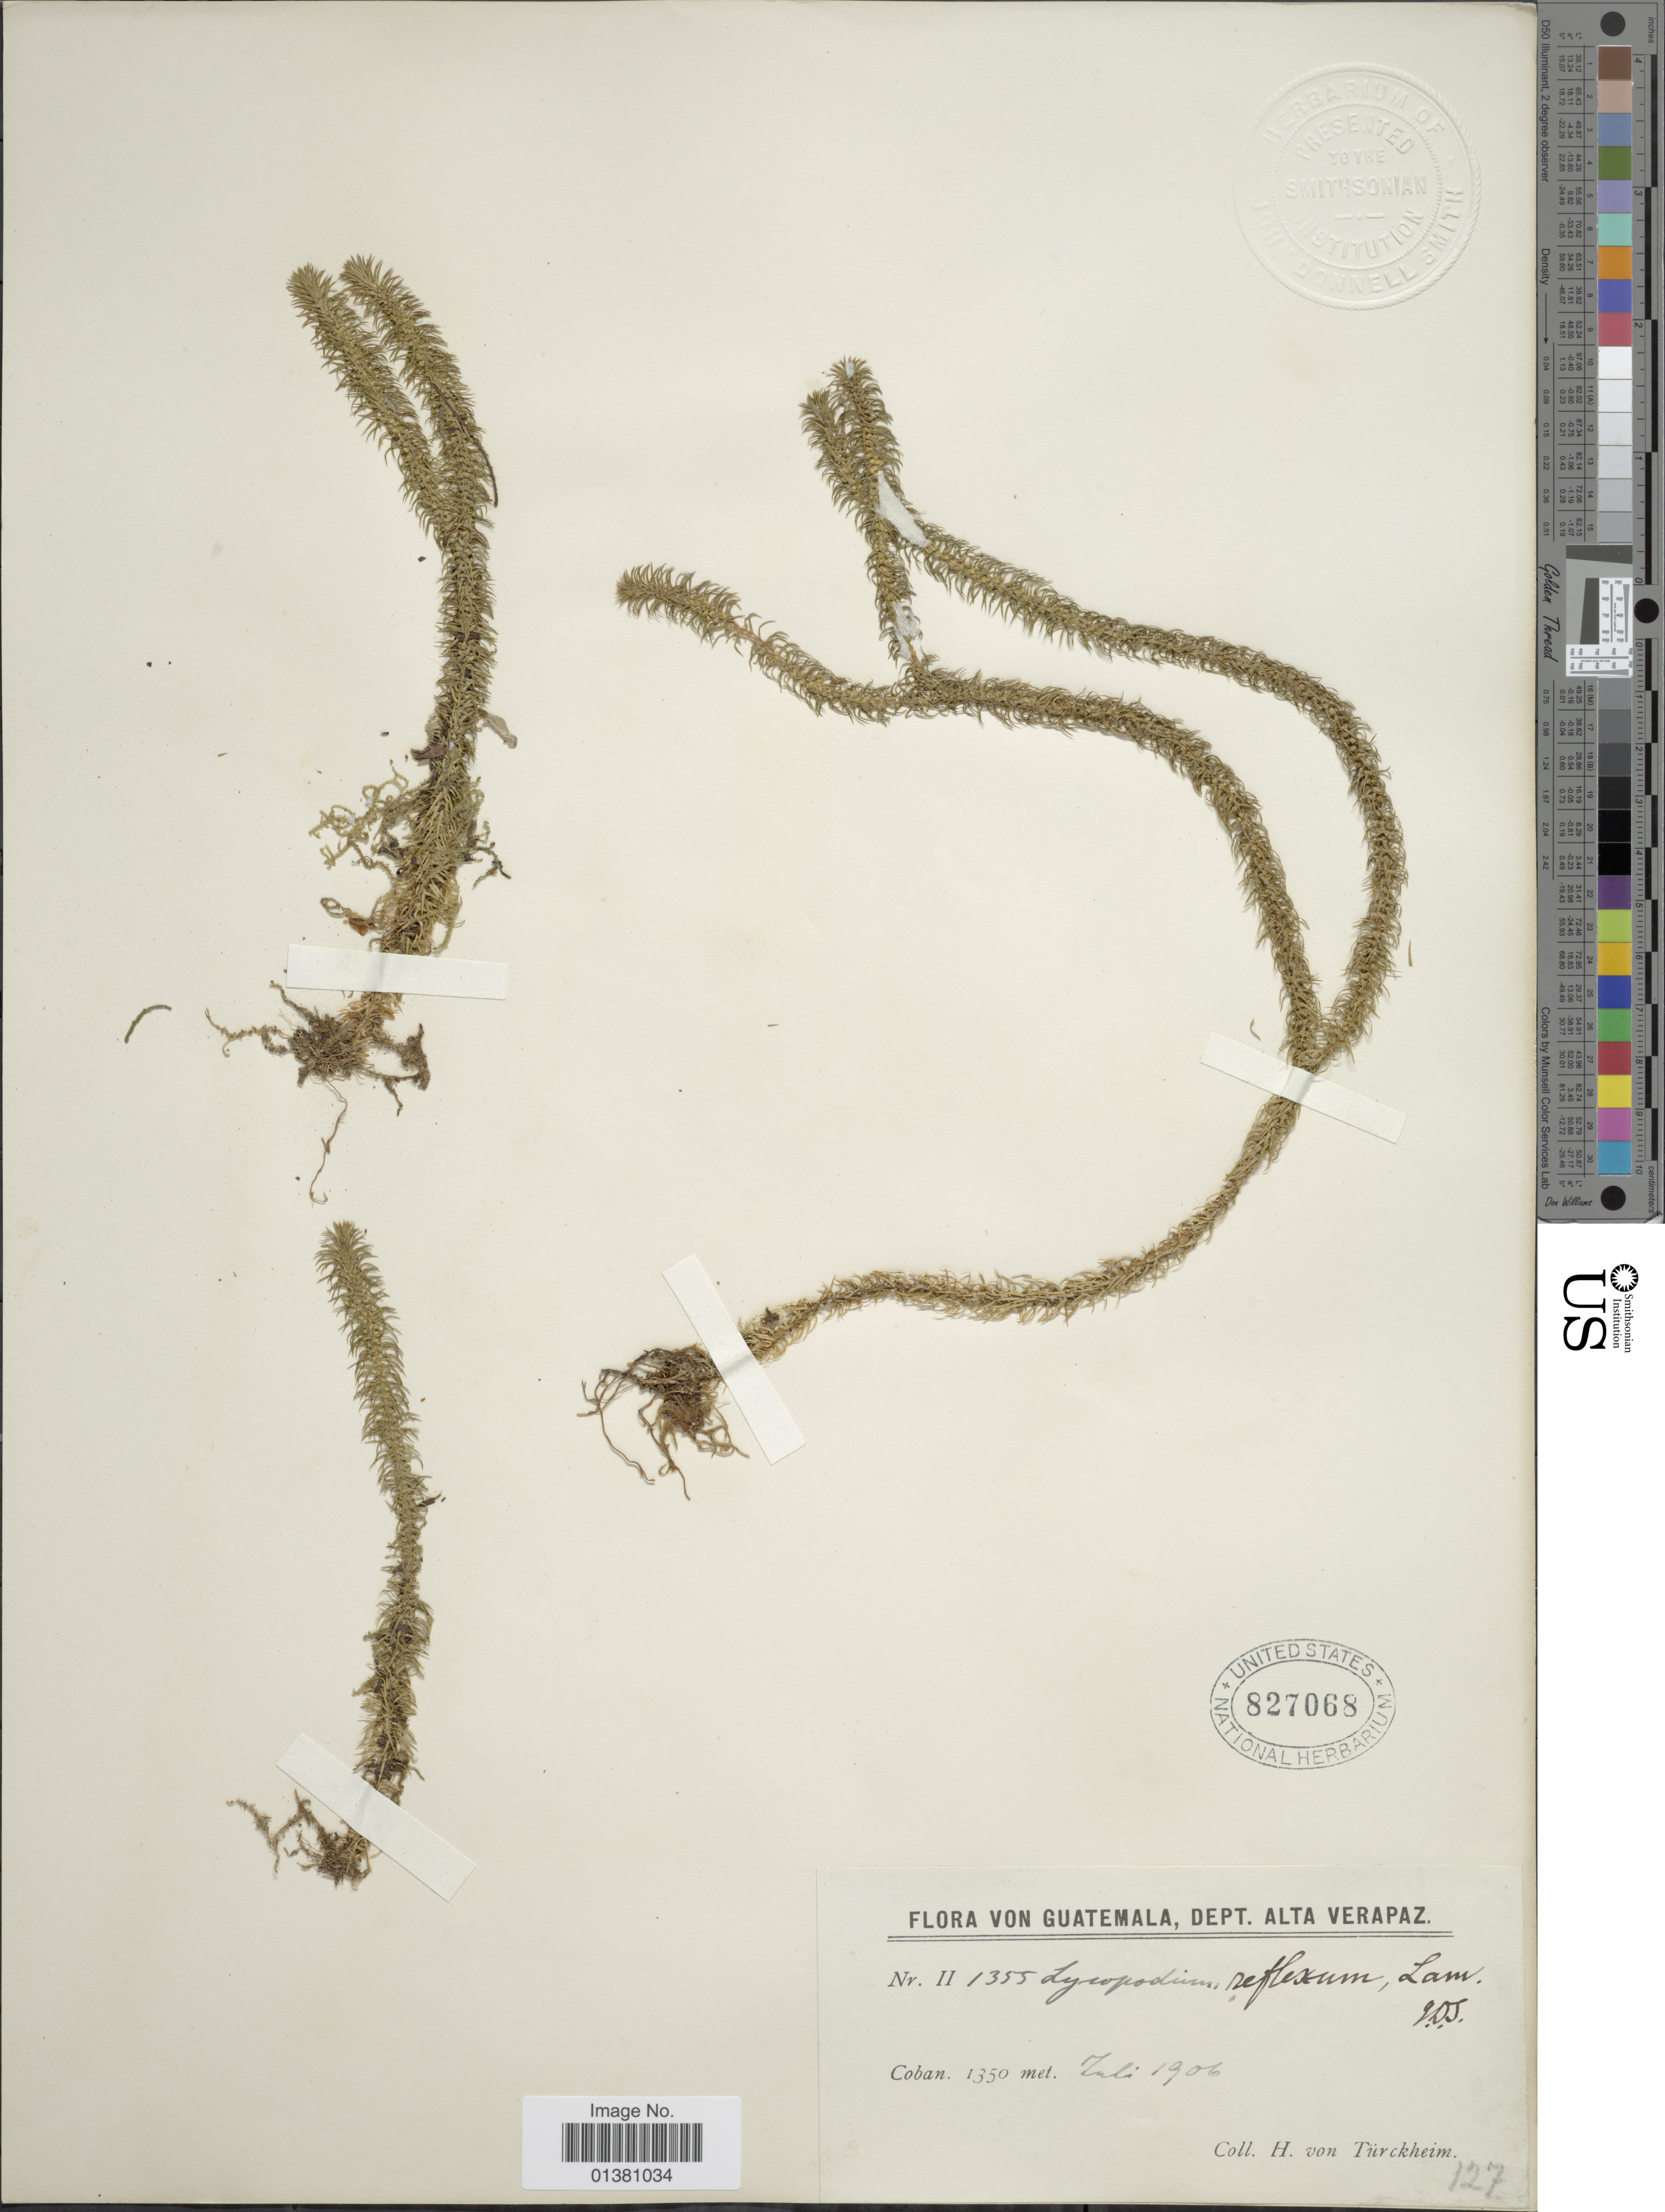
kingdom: Plantae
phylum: Tracheophyta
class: Lycopodiopsida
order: Lycopodiales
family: Lycopodiaceae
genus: Phlegmariurus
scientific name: Phlegmariurus reflexus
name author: (Lam.) B. Øllg.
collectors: H. von Türckheim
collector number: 1355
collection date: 1906-07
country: Guatemala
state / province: Alta Verapaz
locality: Coban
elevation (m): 1350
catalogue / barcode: US 827068